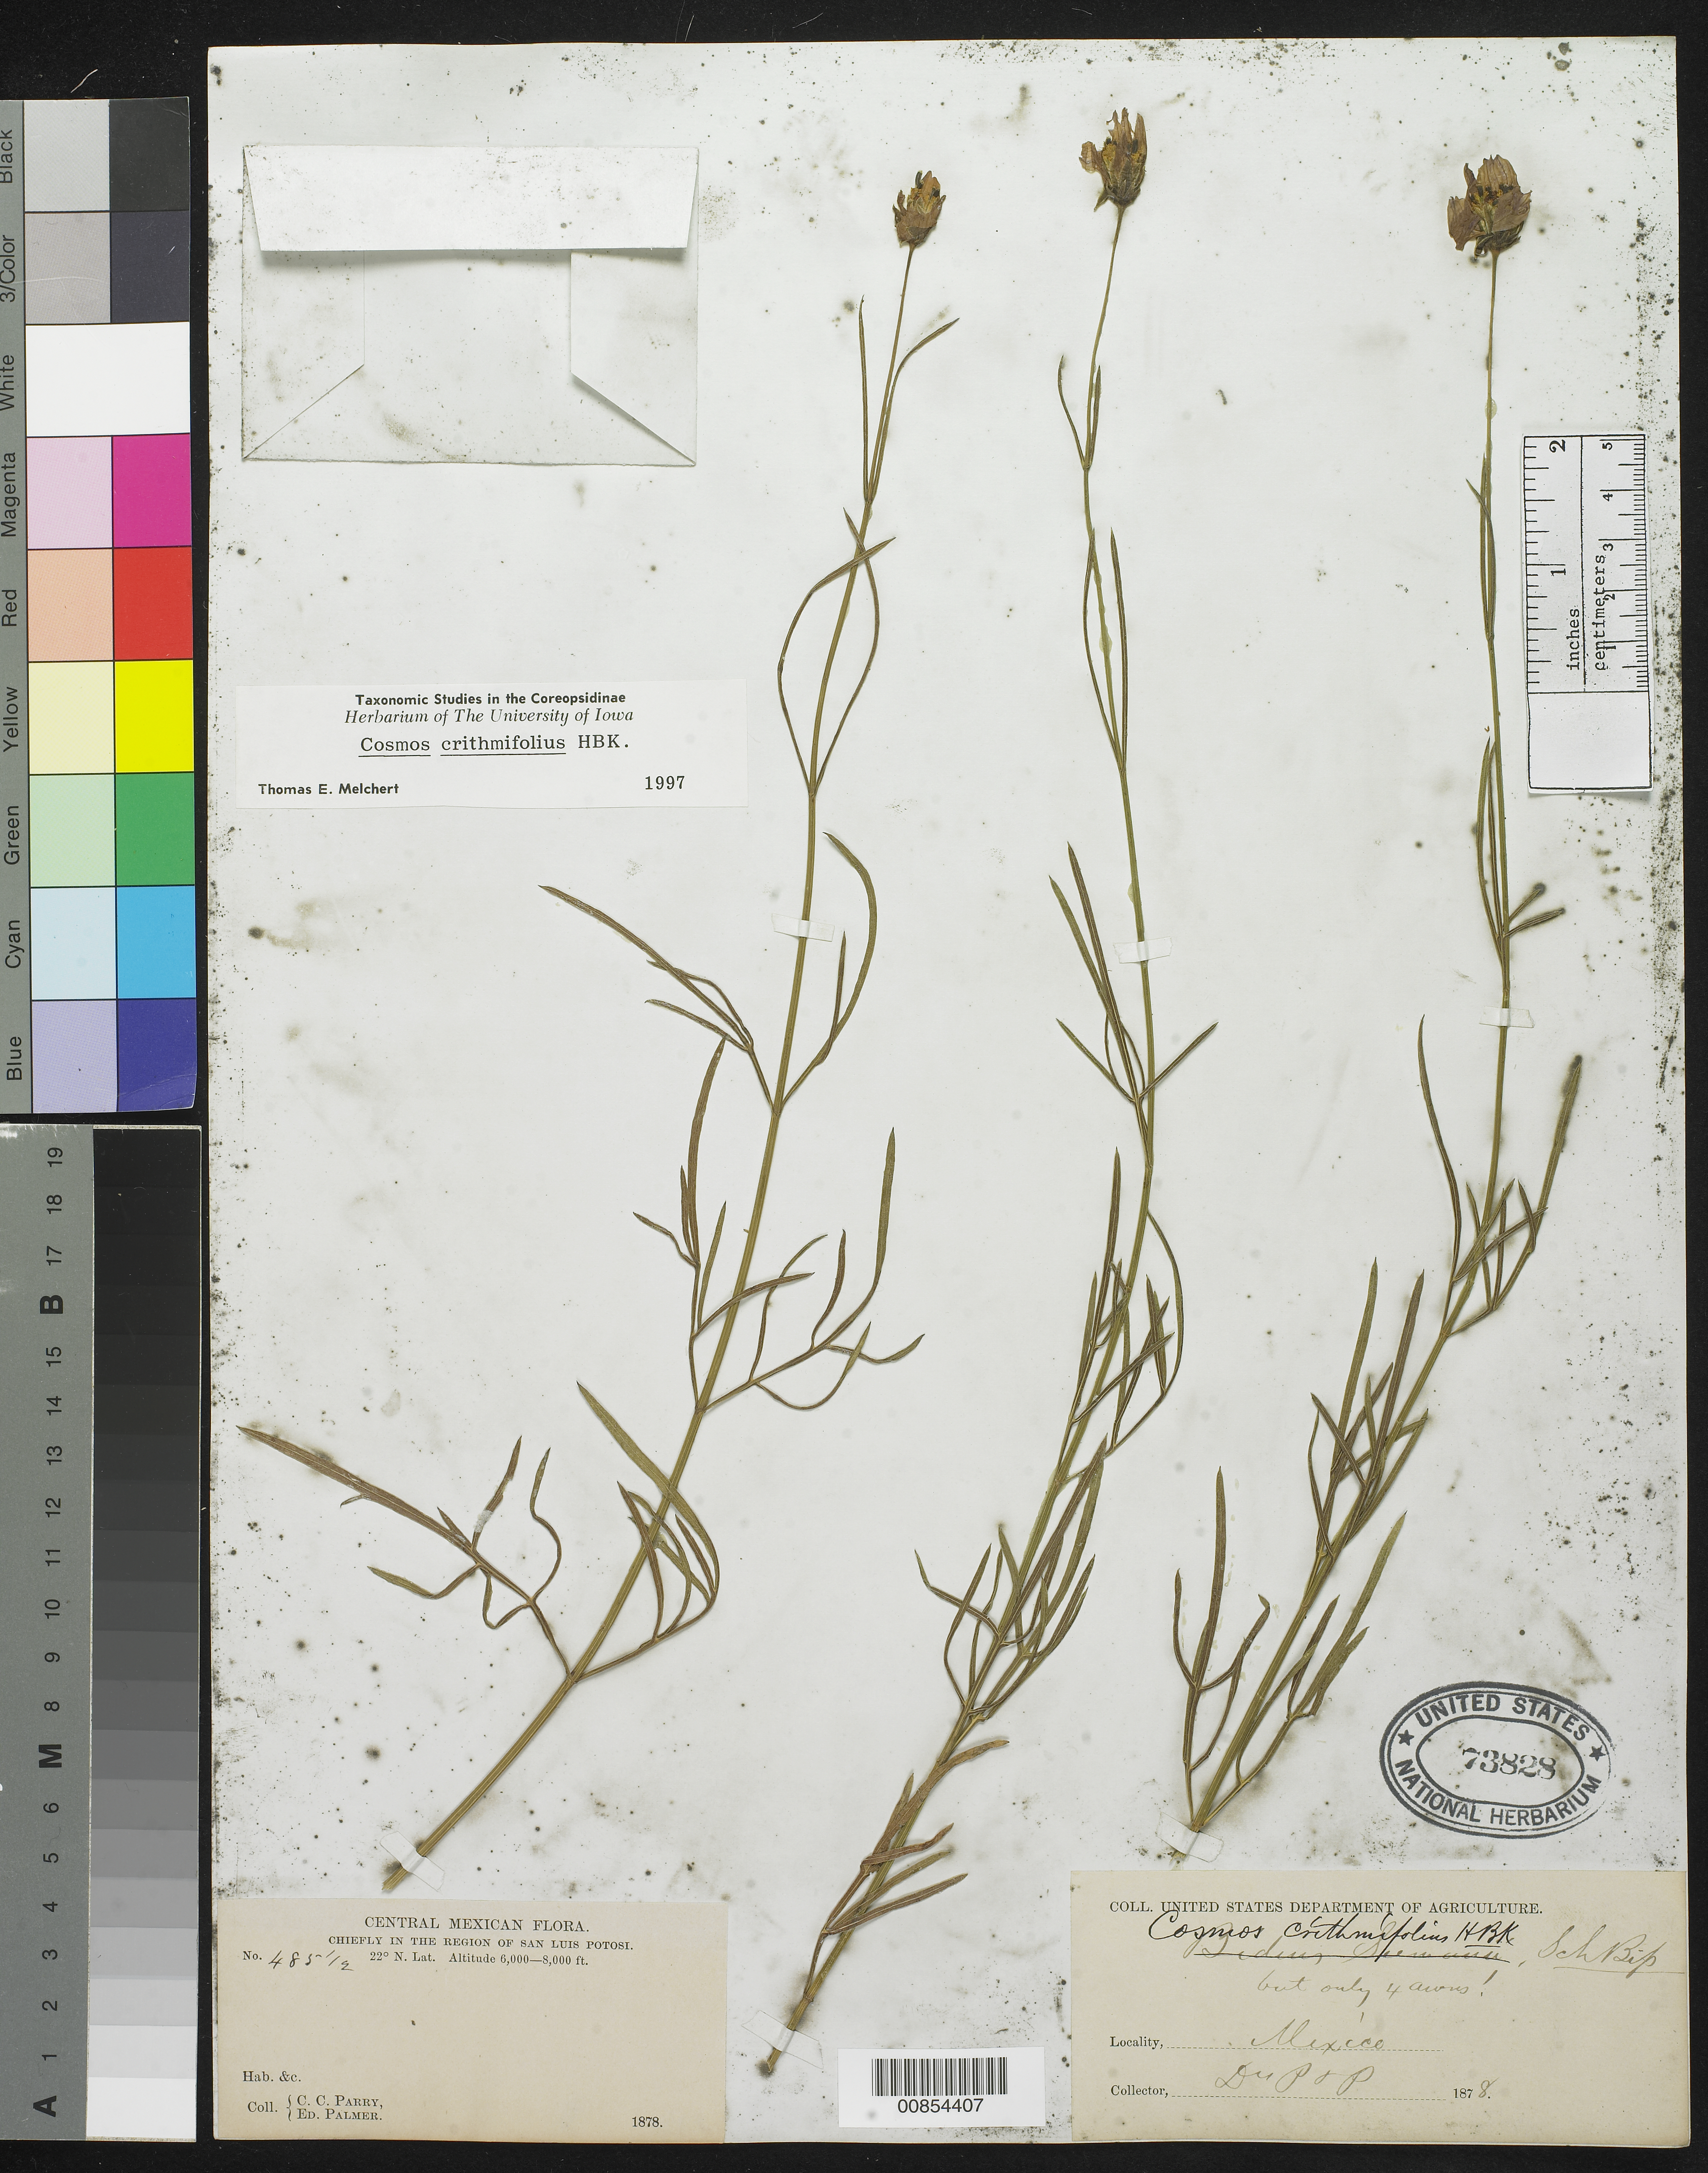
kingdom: Plantae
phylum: Tracheophyta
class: Magnoliopsida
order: Asterales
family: Asteraceae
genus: Cosmos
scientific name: Cosmos crithmifolius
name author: Kunth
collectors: C. C. Parry & E. Palmer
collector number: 485½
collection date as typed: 1878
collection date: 1878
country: Mexico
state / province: San Luis Potosí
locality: Chiefly in the region of San Luis Potosí.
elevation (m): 1829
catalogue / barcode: US 73828